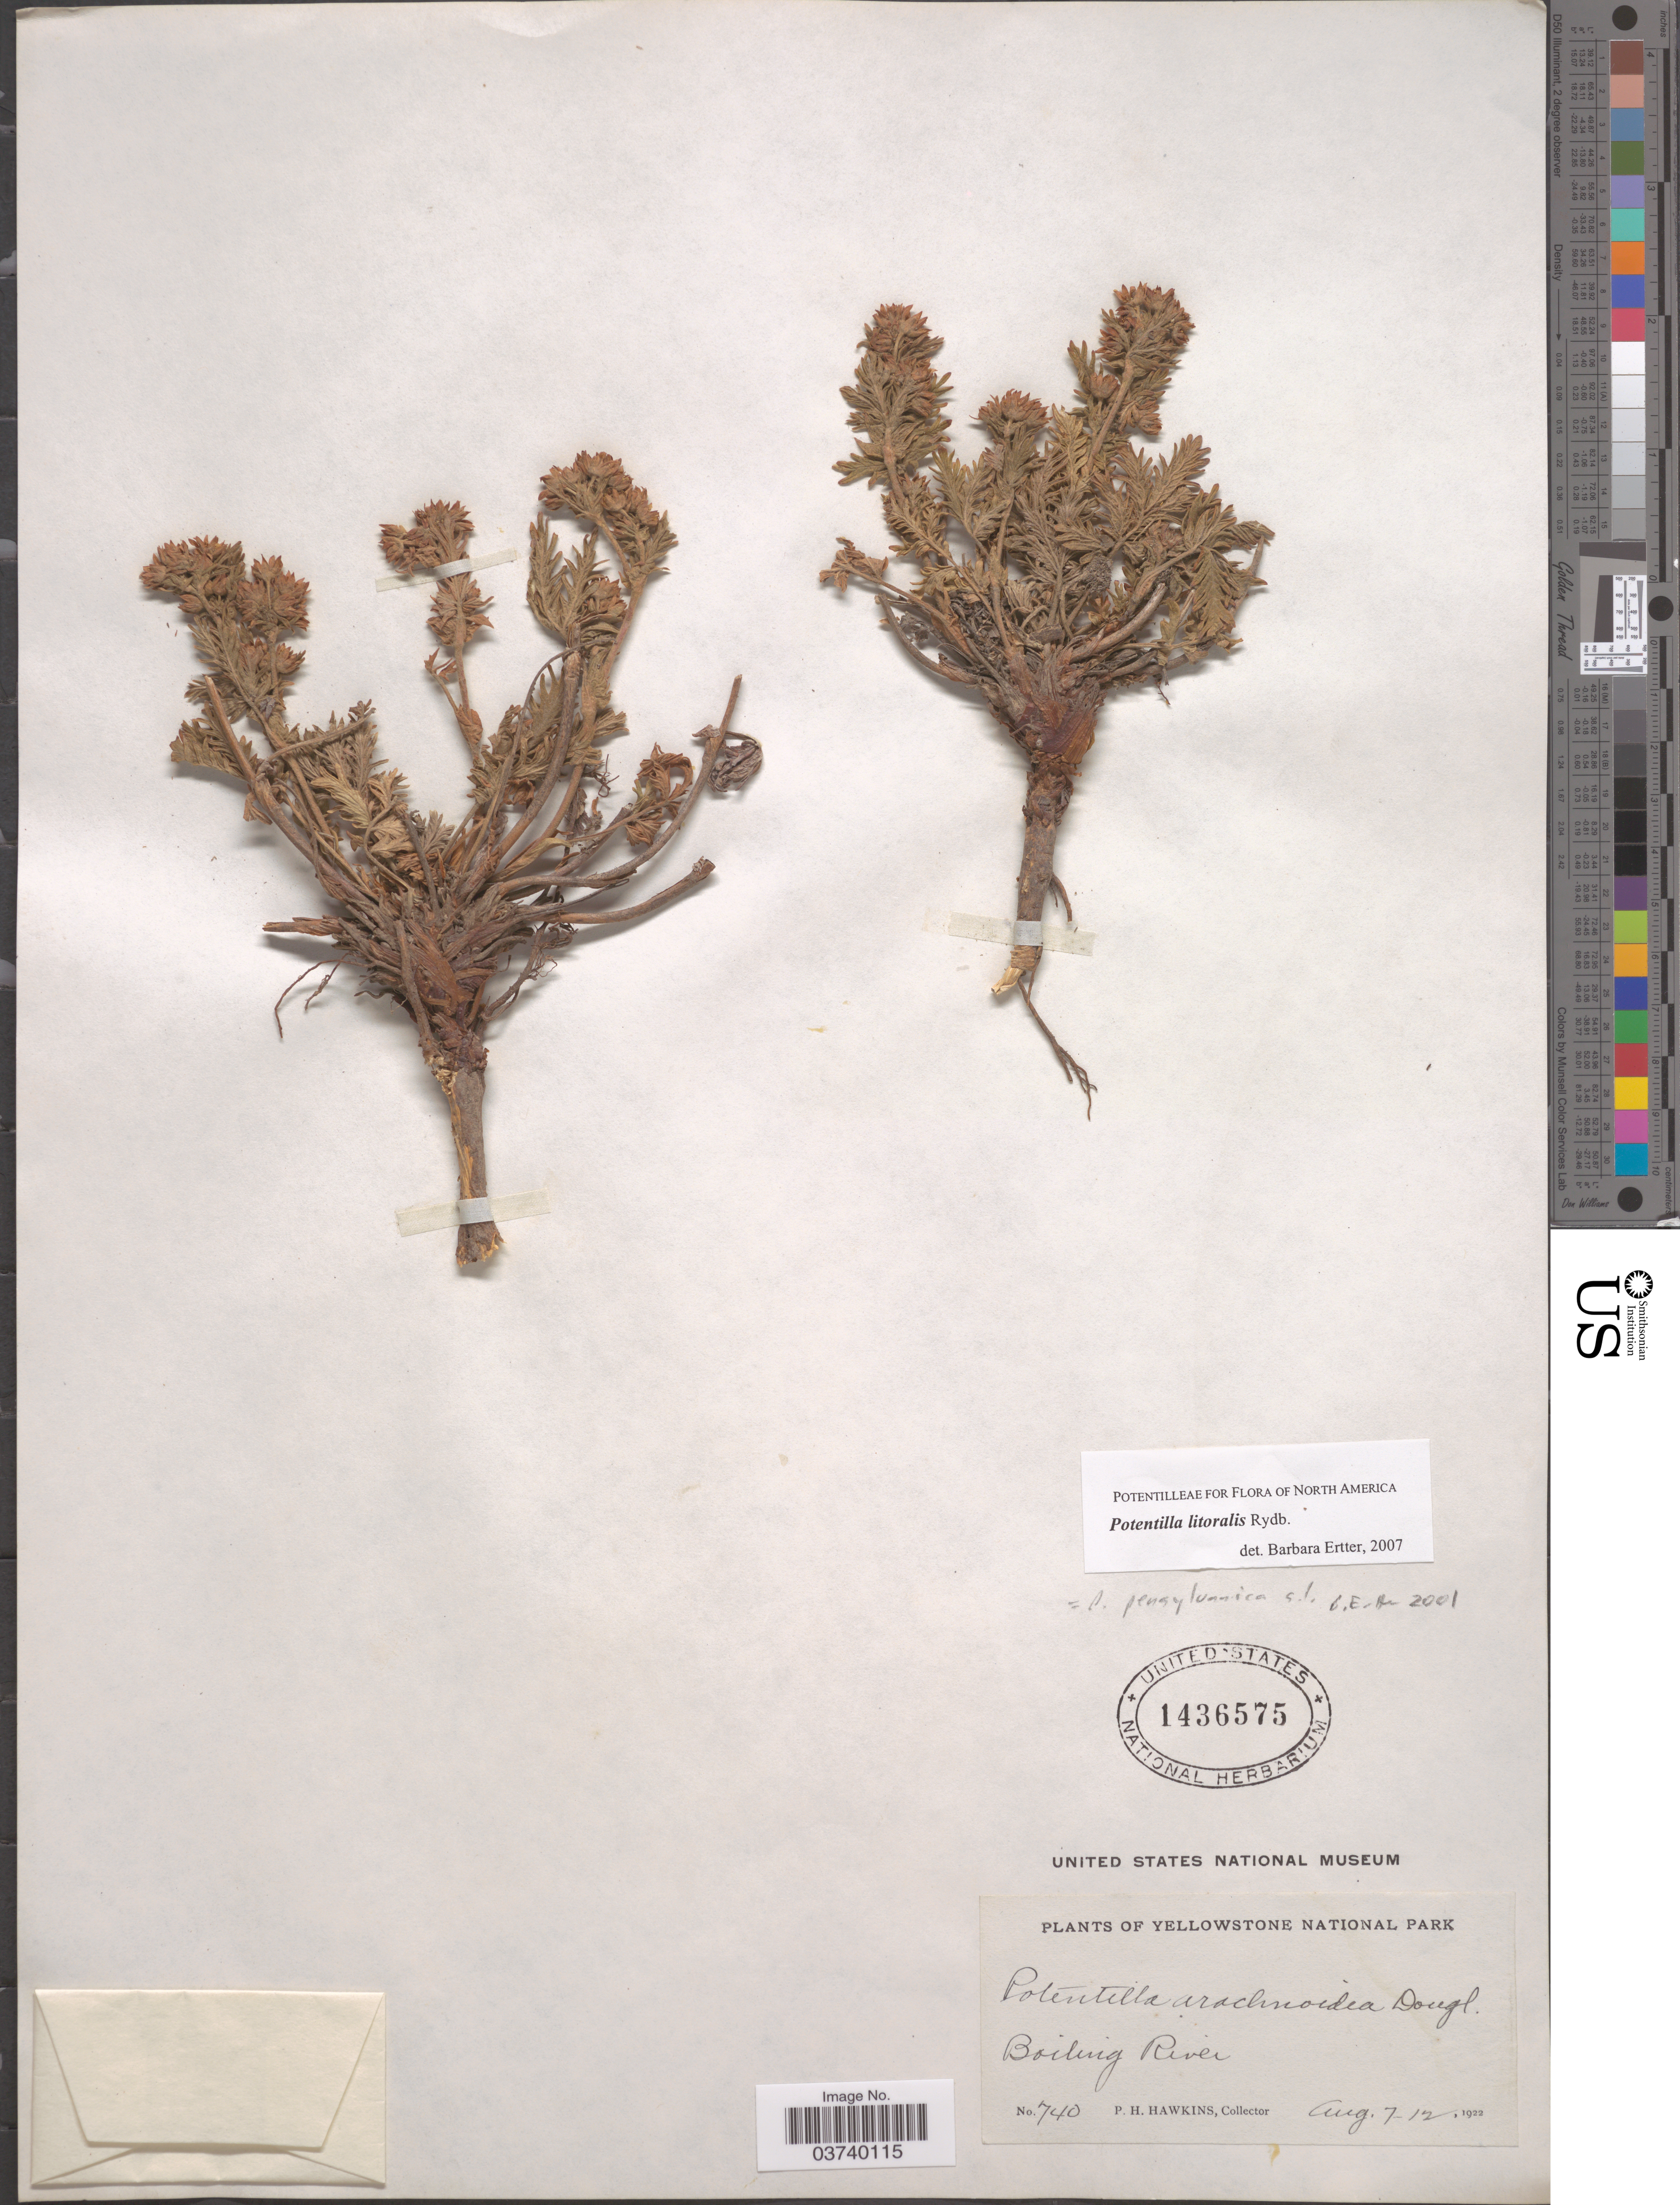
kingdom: Plantae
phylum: Tracheophyta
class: Magnoliopsida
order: Rosales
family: Rosaceae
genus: Potentilla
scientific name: Potentilla litoralis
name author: Rydb.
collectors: P. Hawkins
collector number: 740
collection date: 1922-08-07/1922-08-12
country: United States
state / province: Wyoming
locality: Yellowstone National Park. Boiling River.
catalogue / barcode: US 1436575